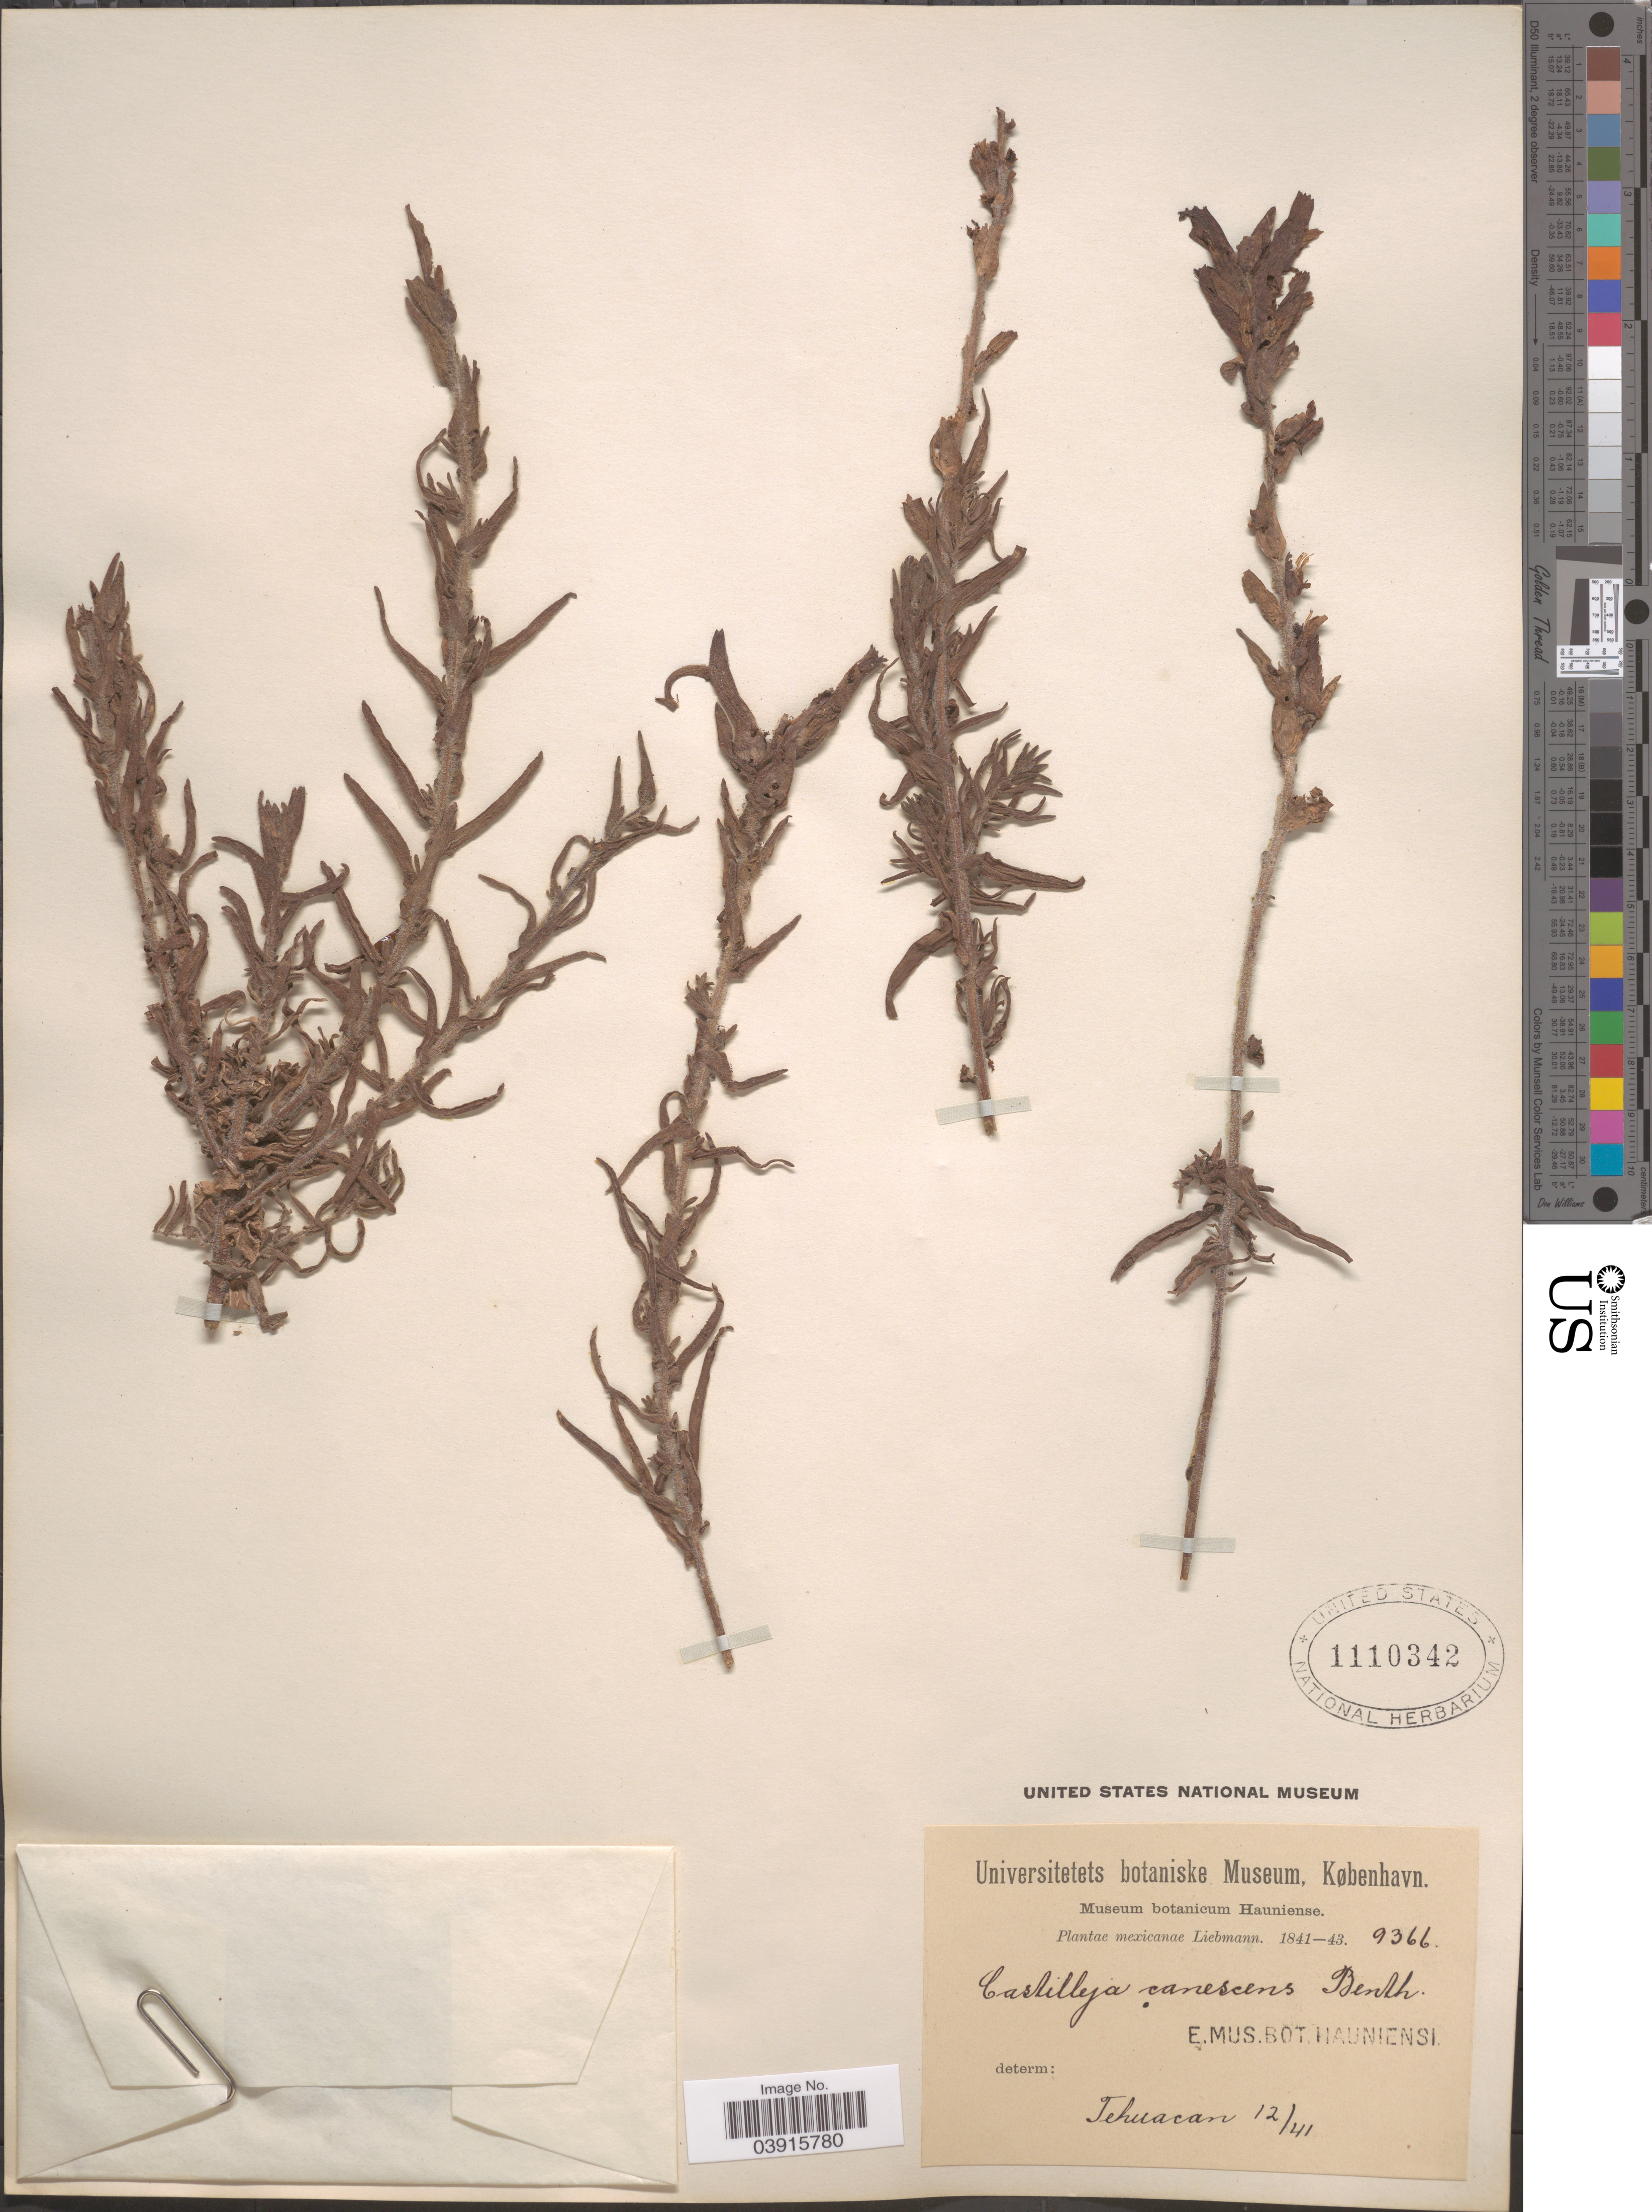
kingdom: Plantae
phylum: Tracheophyta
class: Magnoliopsida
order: Lamiales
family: Orobanchaceae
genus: Castilleja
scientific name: Castilleja tenuiflora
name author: Benth.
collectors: Liebmann, --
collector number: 9366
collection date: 1841-12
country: Mexico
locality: Tehuacan.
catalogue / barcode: US 1110342